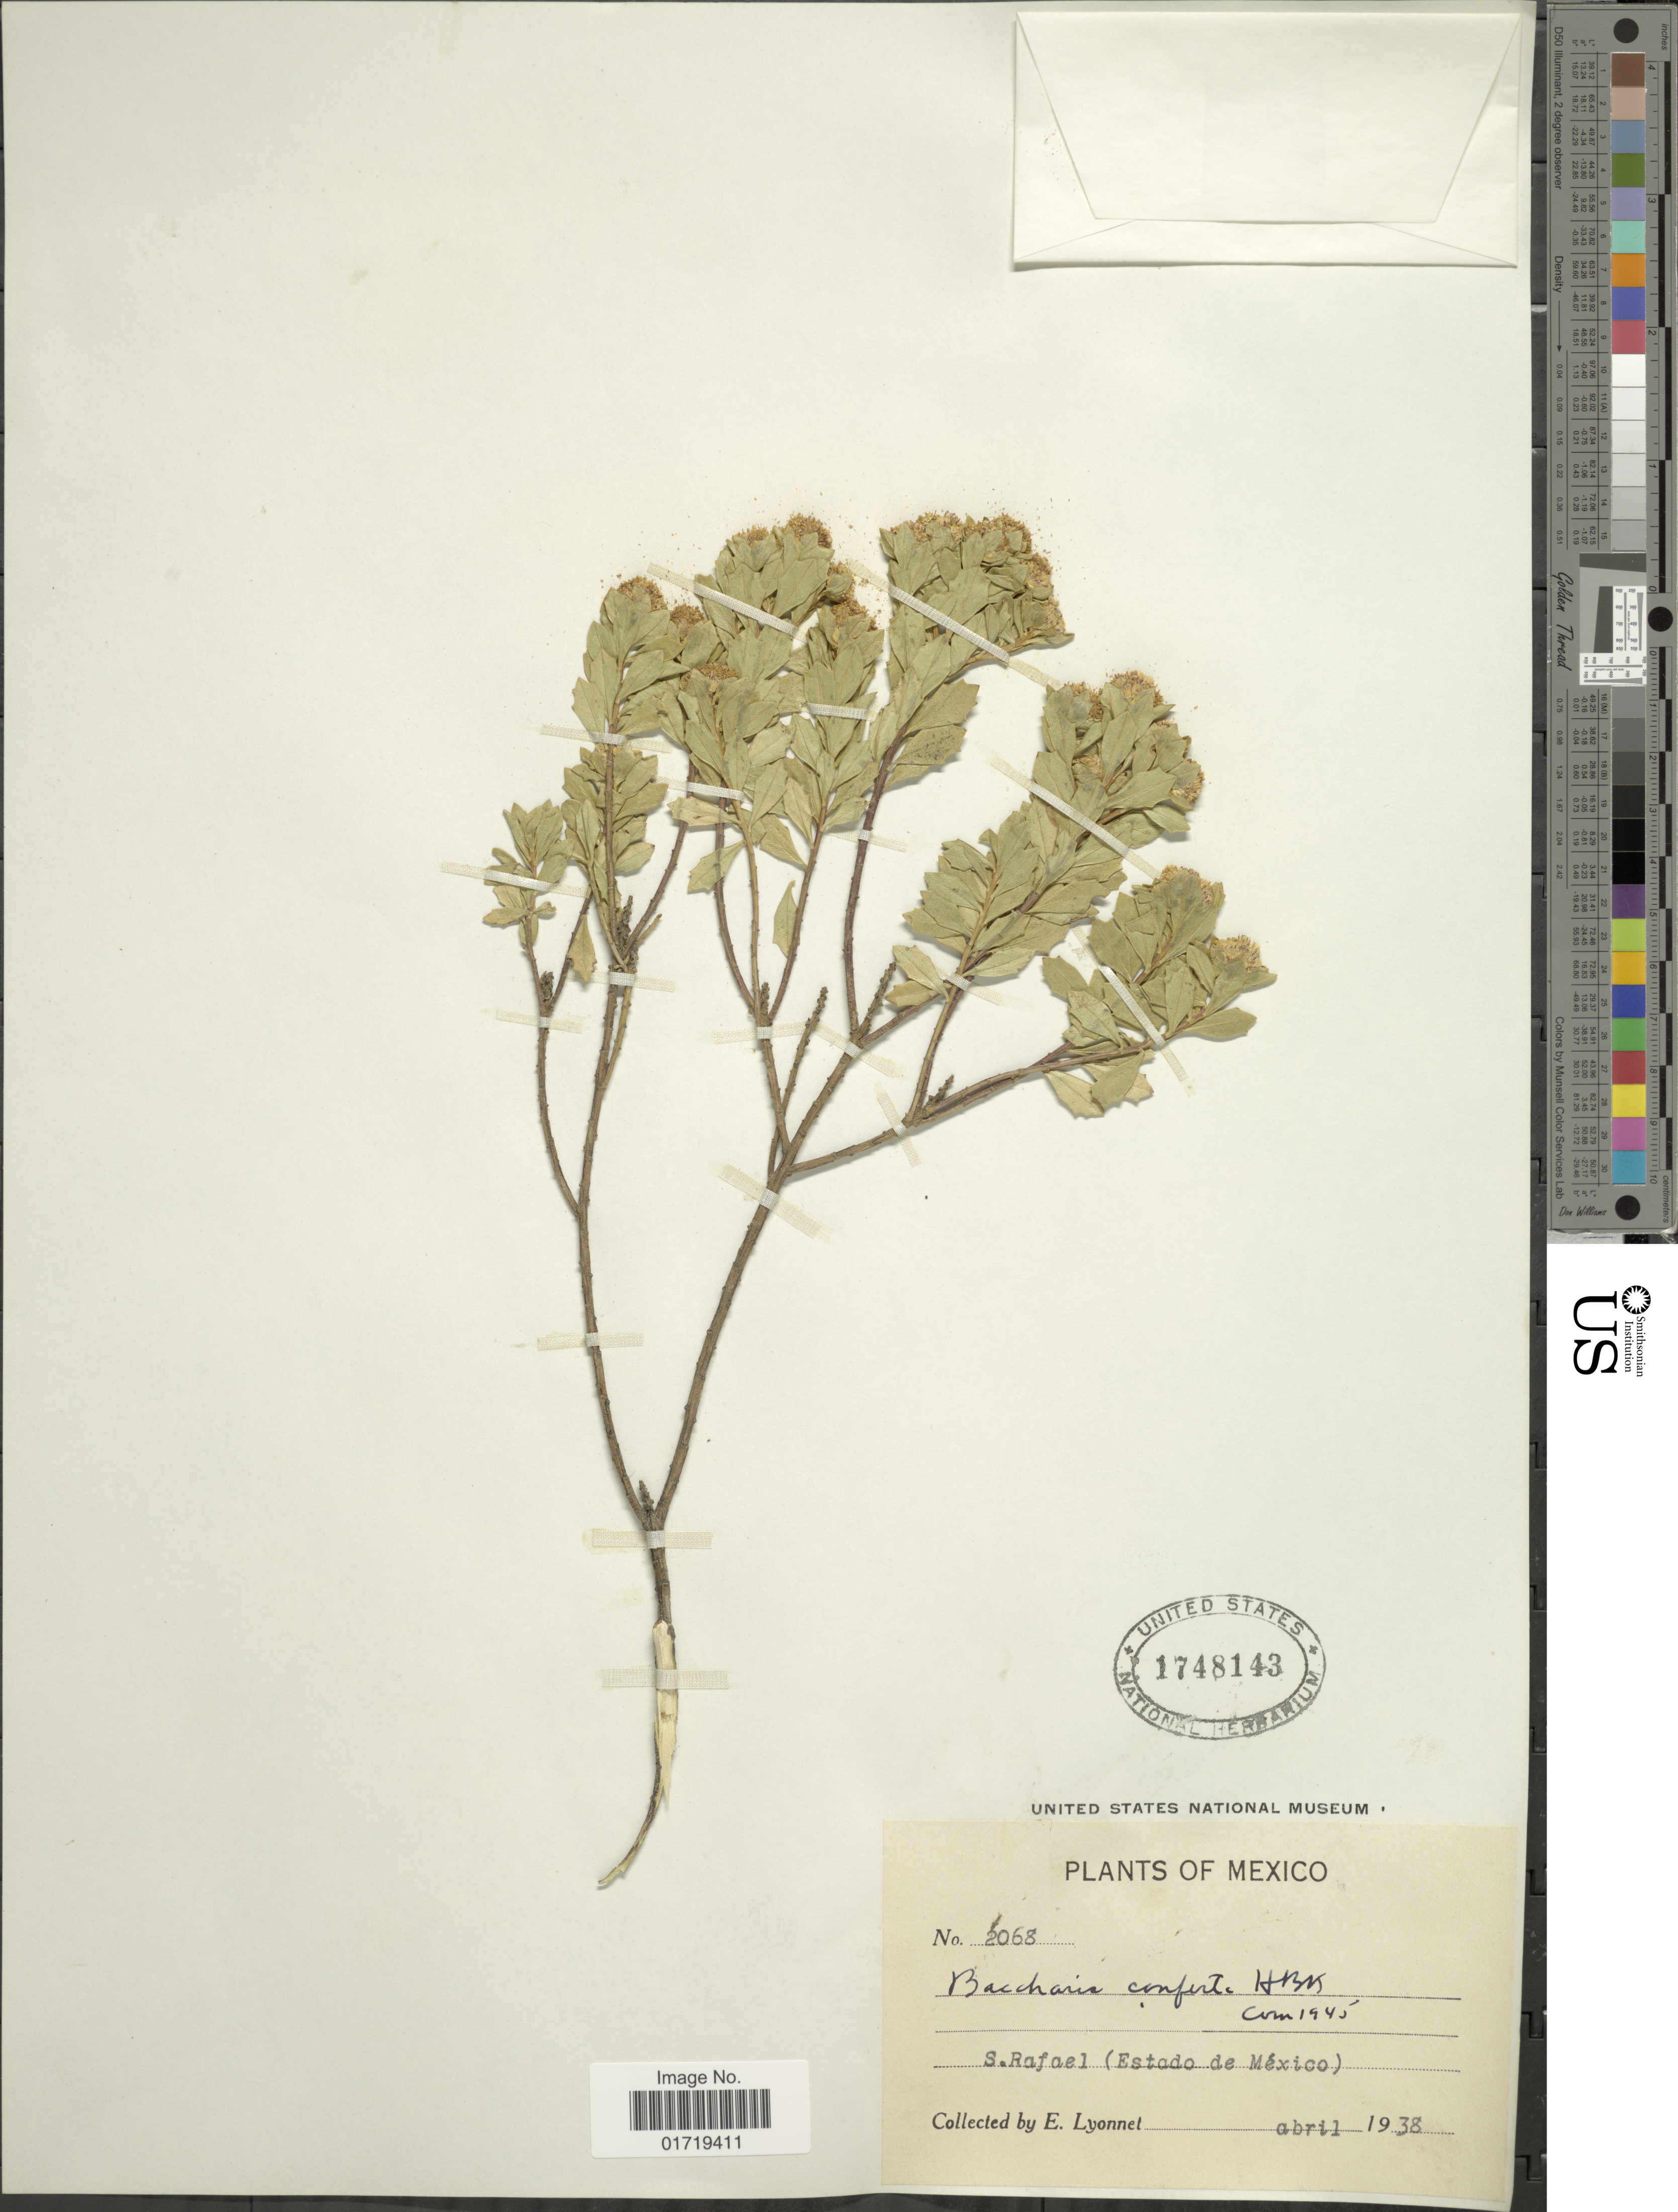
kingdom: Plantae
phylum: Tracheophyta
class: Magnoliopsida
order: Asterales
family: Asteraceae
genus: Baccharis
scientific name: Baccharis conferta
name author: Kunth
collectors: E. Lyonnet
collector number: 2068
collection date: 1938-04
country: Mexico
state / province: México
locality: S. Rafael (Estado de Mexico)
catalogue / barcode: US 1748143